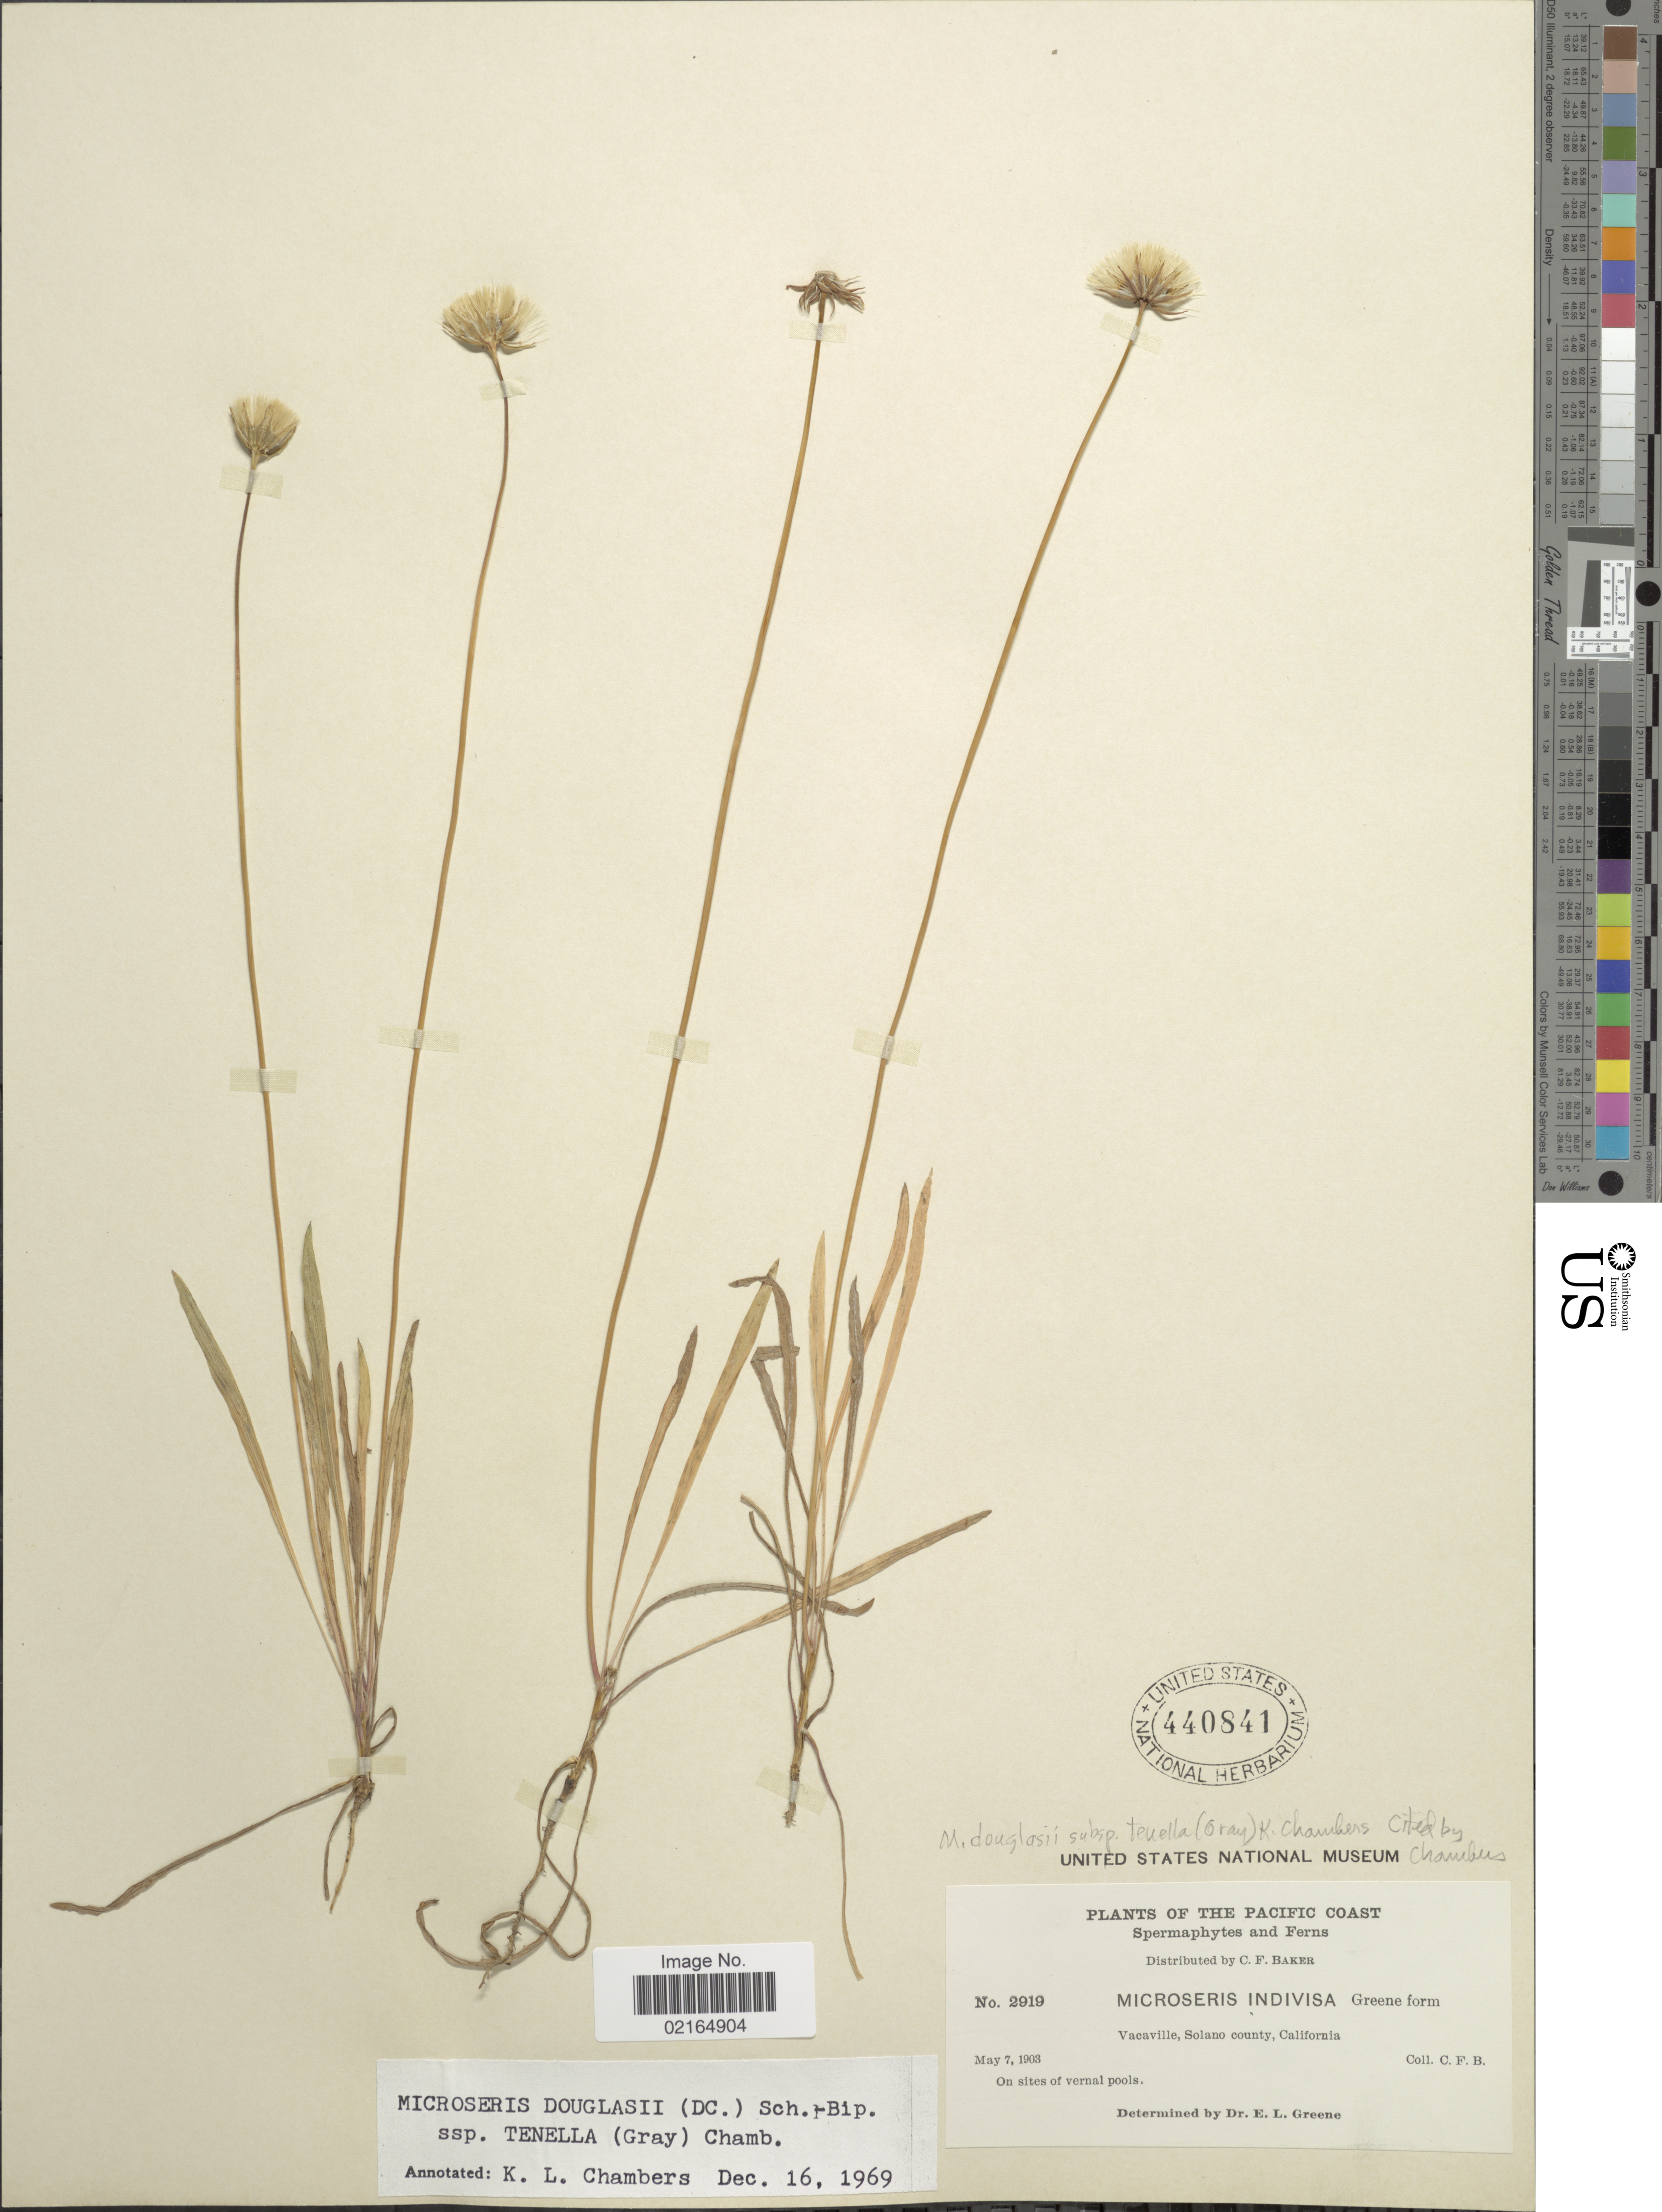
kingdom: Plantae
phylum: Tracheophyta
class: Magnoliopsida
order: Asterales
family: Asteraceae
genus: Microseris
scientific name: Microseris douglasii subsp. tenella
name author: (A. Gray) K.L. Chambers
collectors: C. F. Baker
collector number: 2919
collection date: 1903-05-07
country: United States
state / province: California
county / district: Solano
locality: Pacific Coast, Vacaville, Solano county, on sites of vernal pools.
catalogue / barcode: US 440841